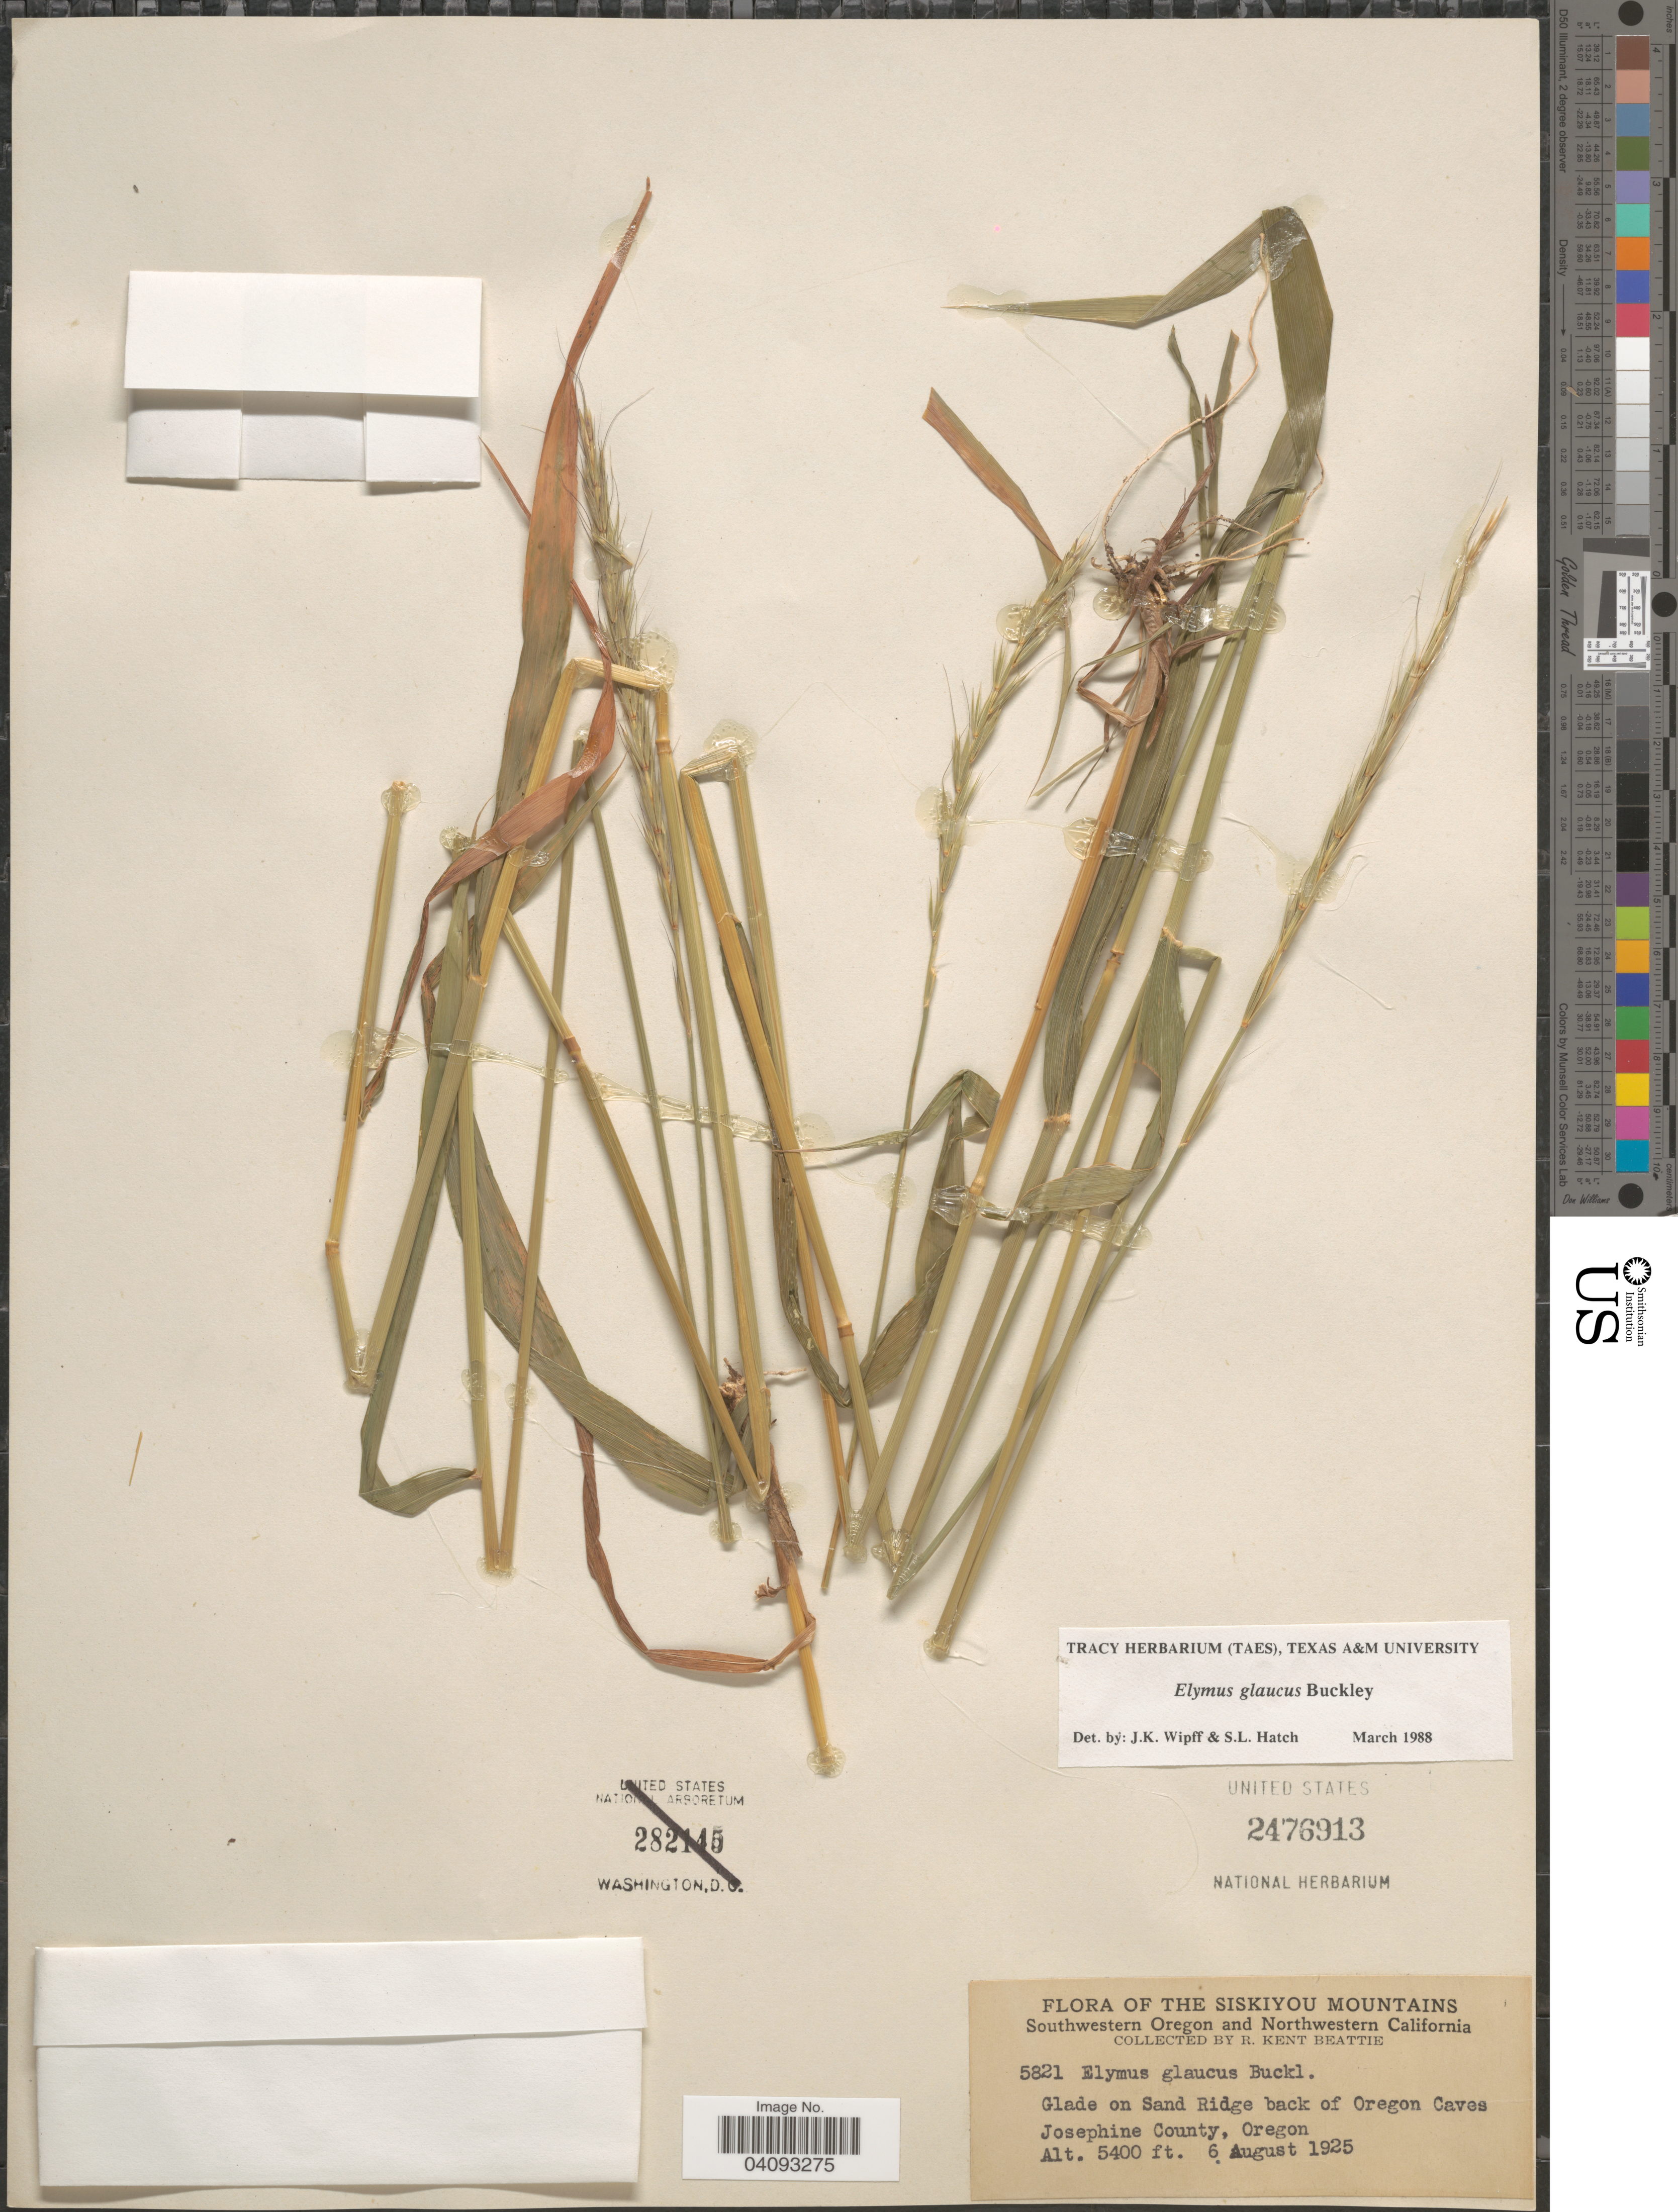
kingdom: Plantae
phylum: Tracheophyta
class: Liliopsida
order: Poales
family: Poaceae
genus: Elymus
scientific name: Elymus glaucus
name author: Buckley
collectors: R. K. Beattie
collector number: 5821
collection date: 1925-08-06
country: United States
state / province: Oregon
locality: Siskiyou Mountains. Southwestern Oregon. Glade on Sand Ridge back of Oregon Caves Josephine County.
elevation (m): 1646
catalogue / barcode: US 2476913